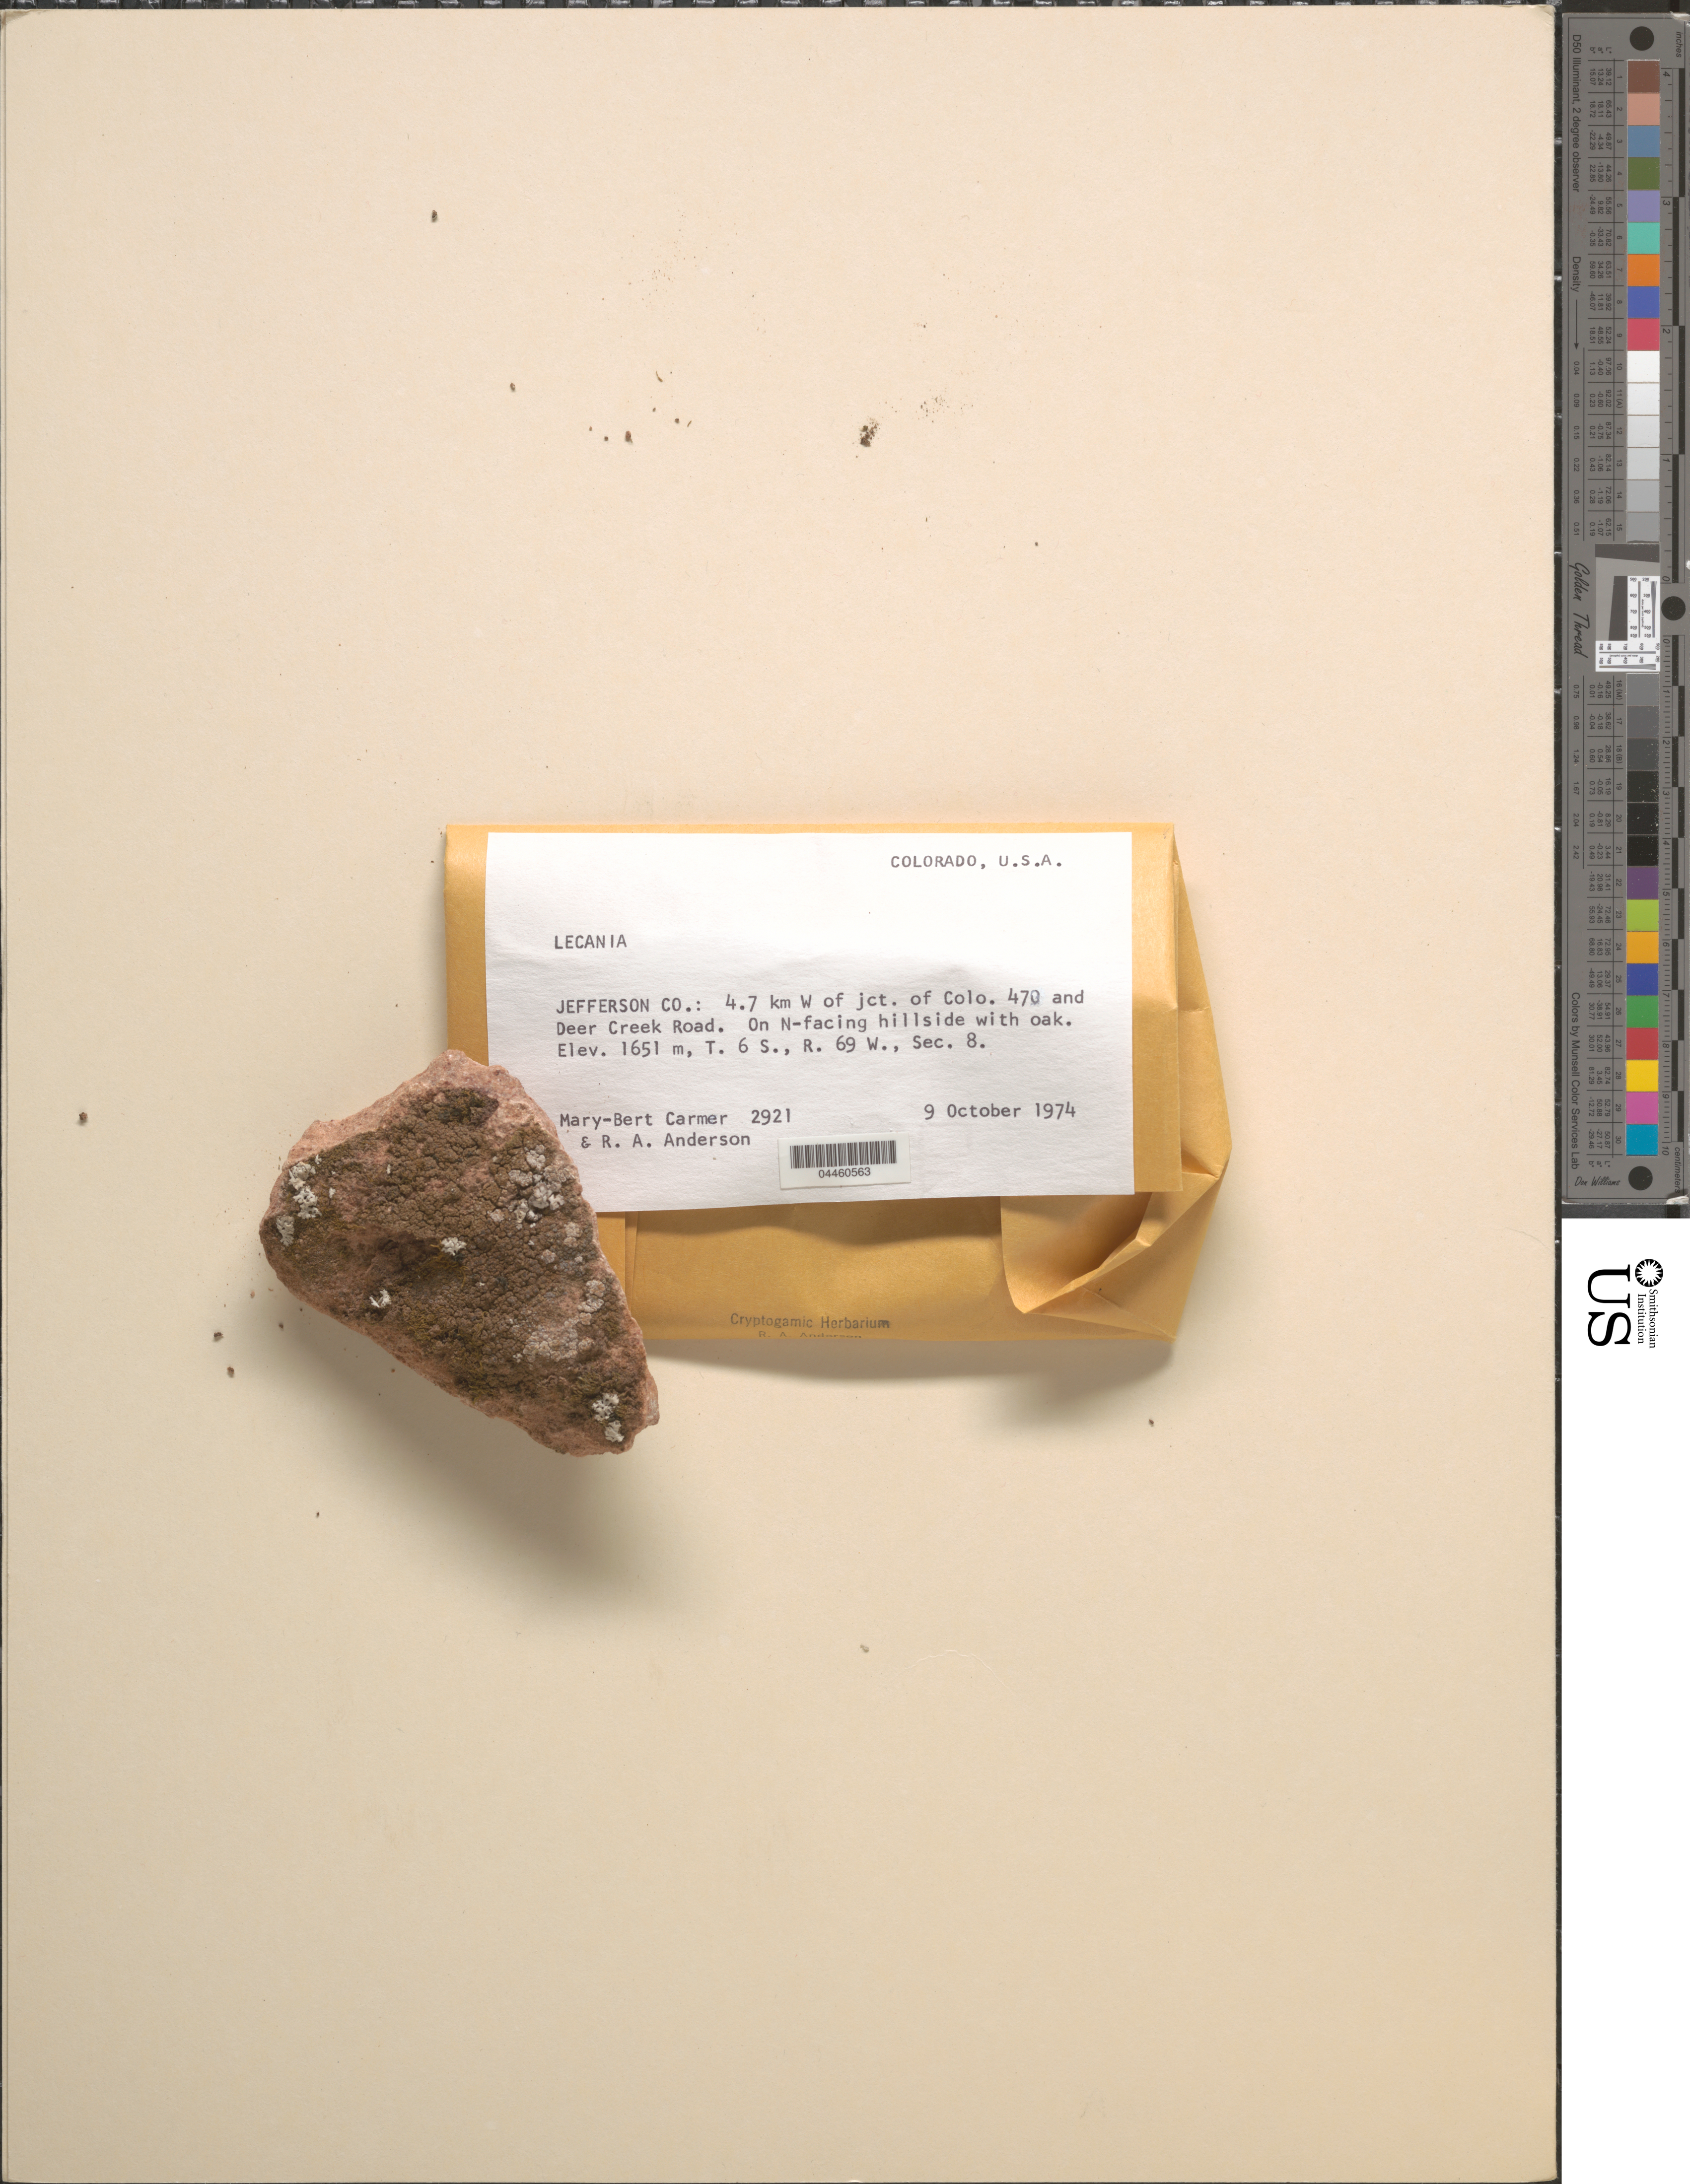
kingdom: Fungi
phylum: Ascomycota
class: Lecanoromycetes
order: Lecanorales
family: Ramalinaceae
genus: Lecania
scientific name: Lecania sp.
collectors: M. Carmer & R. A. Anderson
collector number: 2921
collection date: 1974-10-09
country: United States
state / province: Colorado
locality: Jefferson Co.: 4.7 km W of jct. of Colo. 470 and Deer Creek Road. On N-facing hillside with oak. T. 6 S., R. 69 W., Sec. 8.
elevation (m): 1651